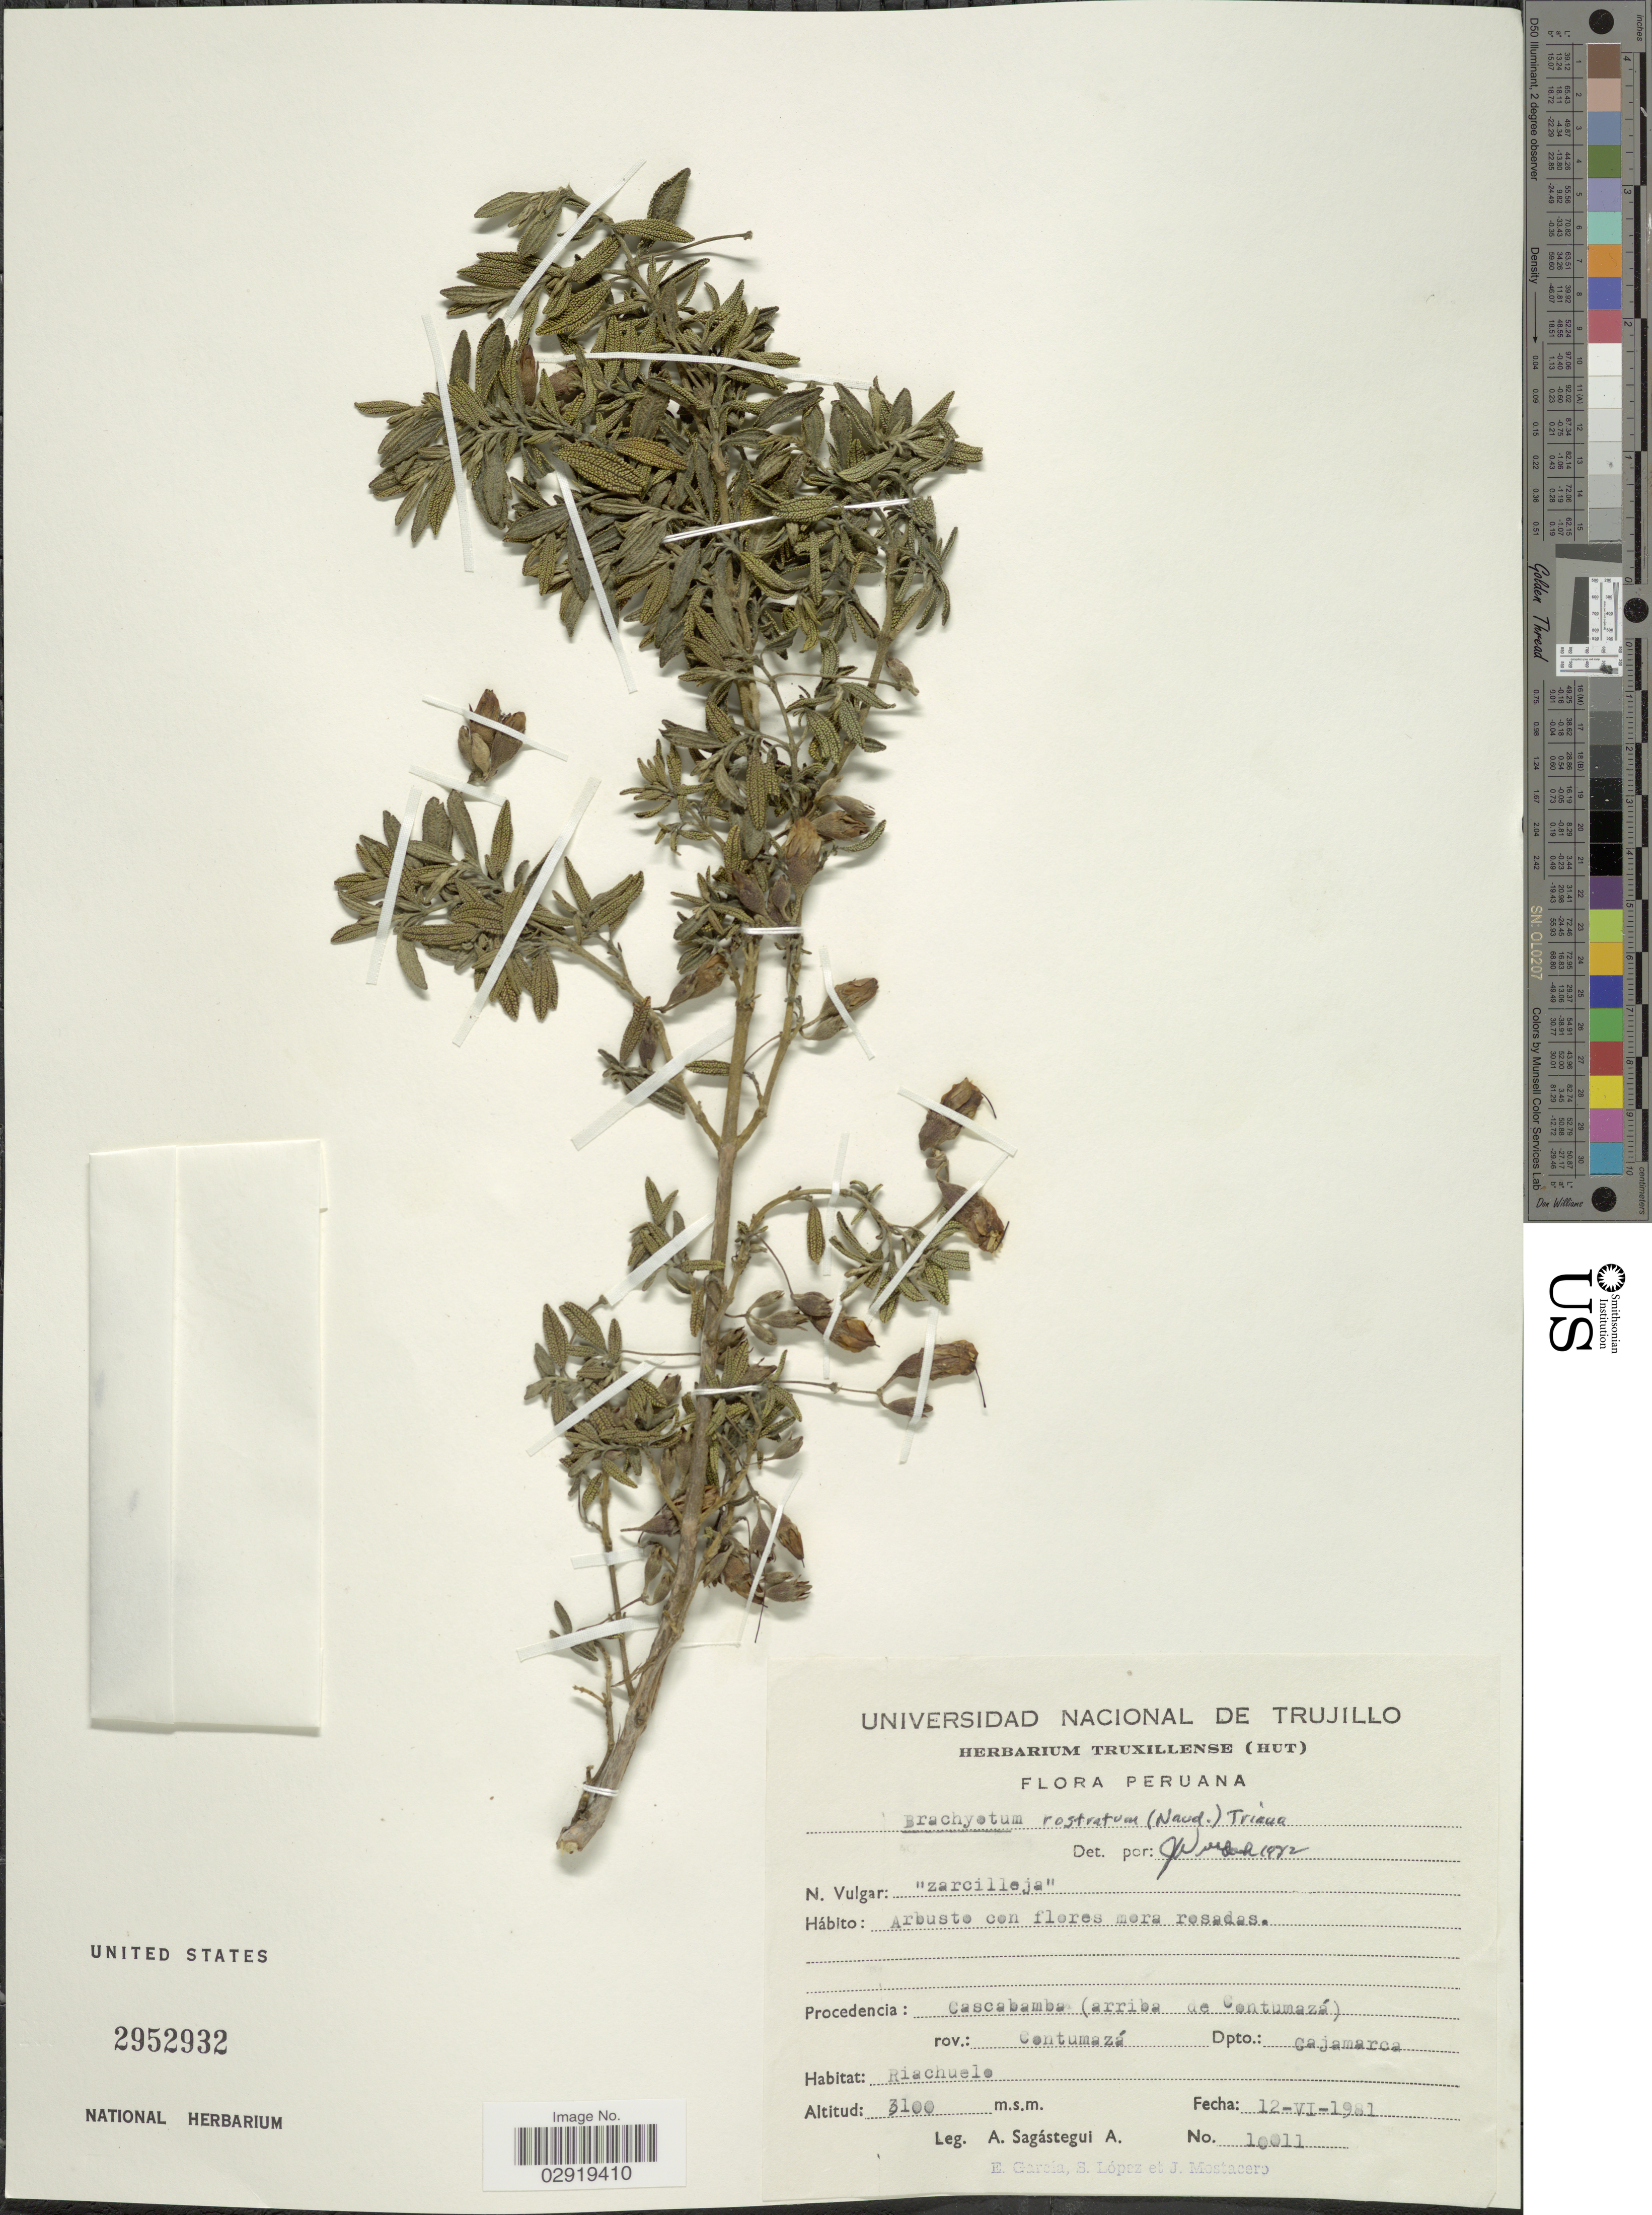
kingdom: Plantae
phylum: Tracheophyta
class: Magnoliopsida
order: Myrtales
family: Melastomataceae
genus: Brachyotum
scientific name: Brachyotum rostratum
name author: (Naudin) Triana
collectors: A. Sagástegui A., E. Garcia, S. Lopez & J. Mostacero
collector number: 10011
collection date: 1981-06-12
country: Peru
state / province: Cajamarca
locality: Procedencia: Cascabamba (arriba de Contumazá). rov.: Contumazá. Dpto.: Cajamarca.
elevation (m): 3100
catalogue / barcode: US 2952932